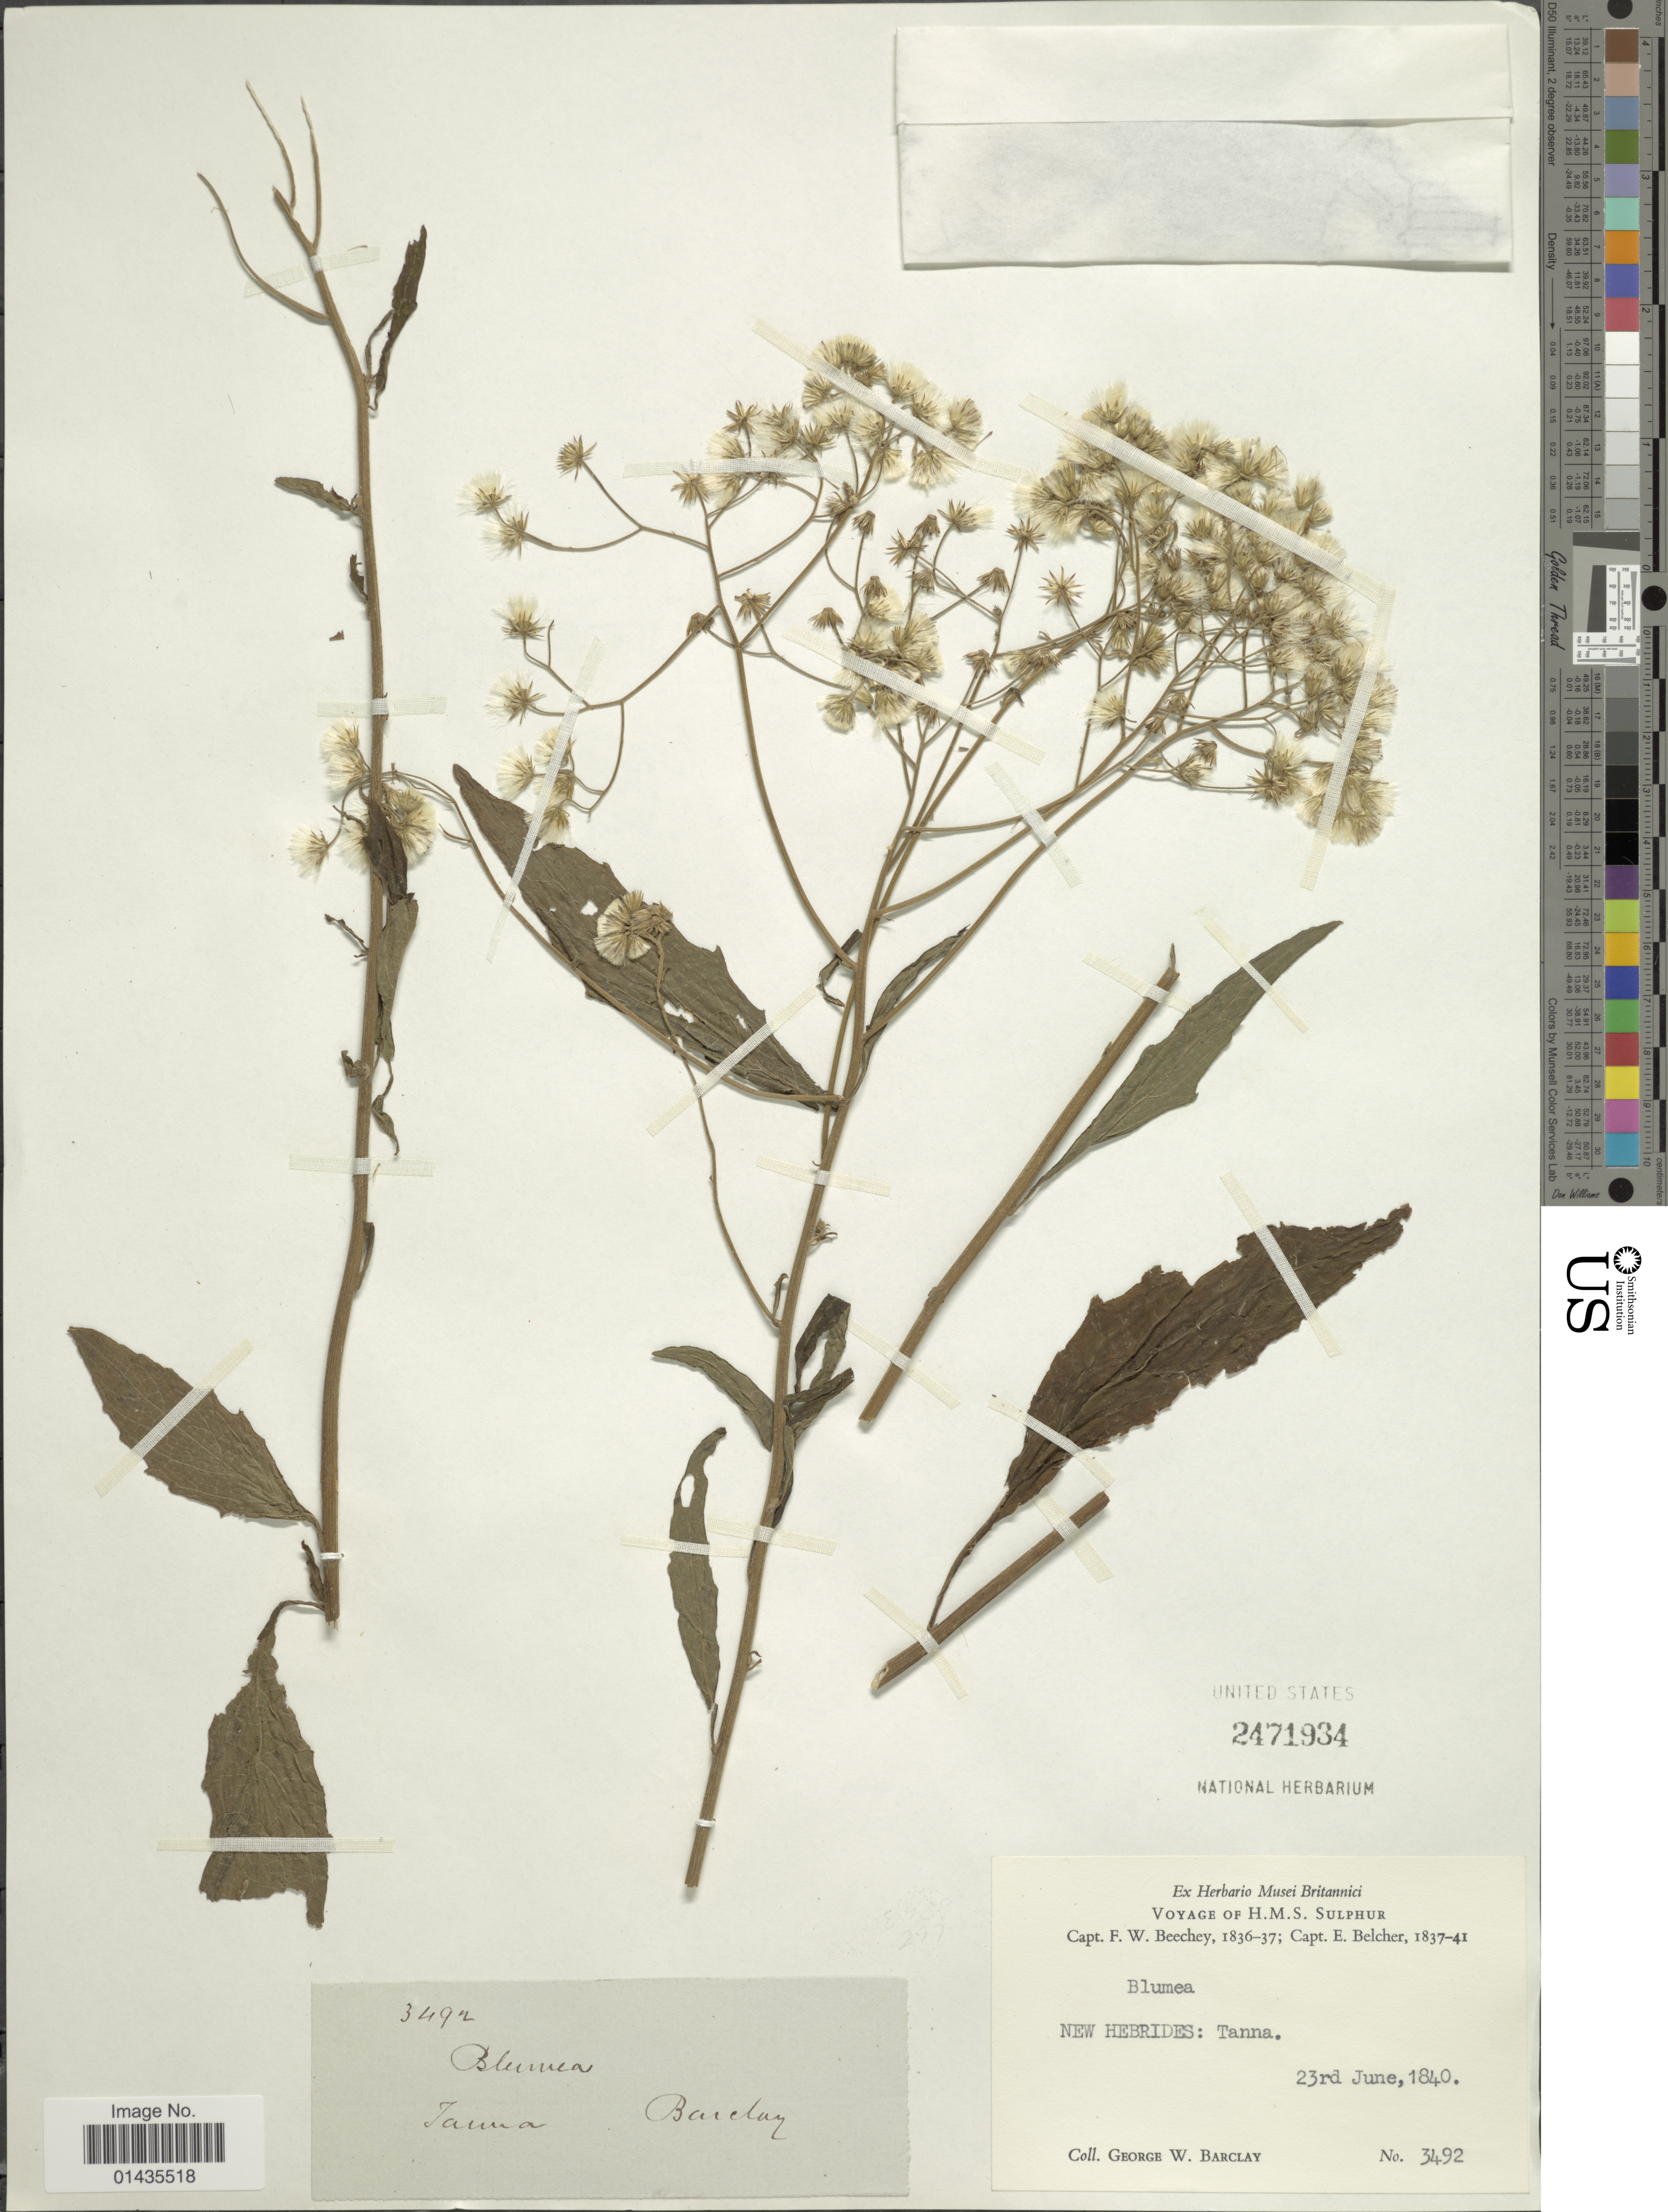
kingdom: Plantae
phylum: Tracheophyta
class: Magnoliopsida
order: Asterales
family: Asteraceae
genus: Blumea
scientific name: Blumea sp.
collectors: G. W. Barclay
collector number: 3492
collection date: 1840-06-23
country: Vanuatu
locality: New Hebrides, Tanna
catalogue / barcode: US 2471934